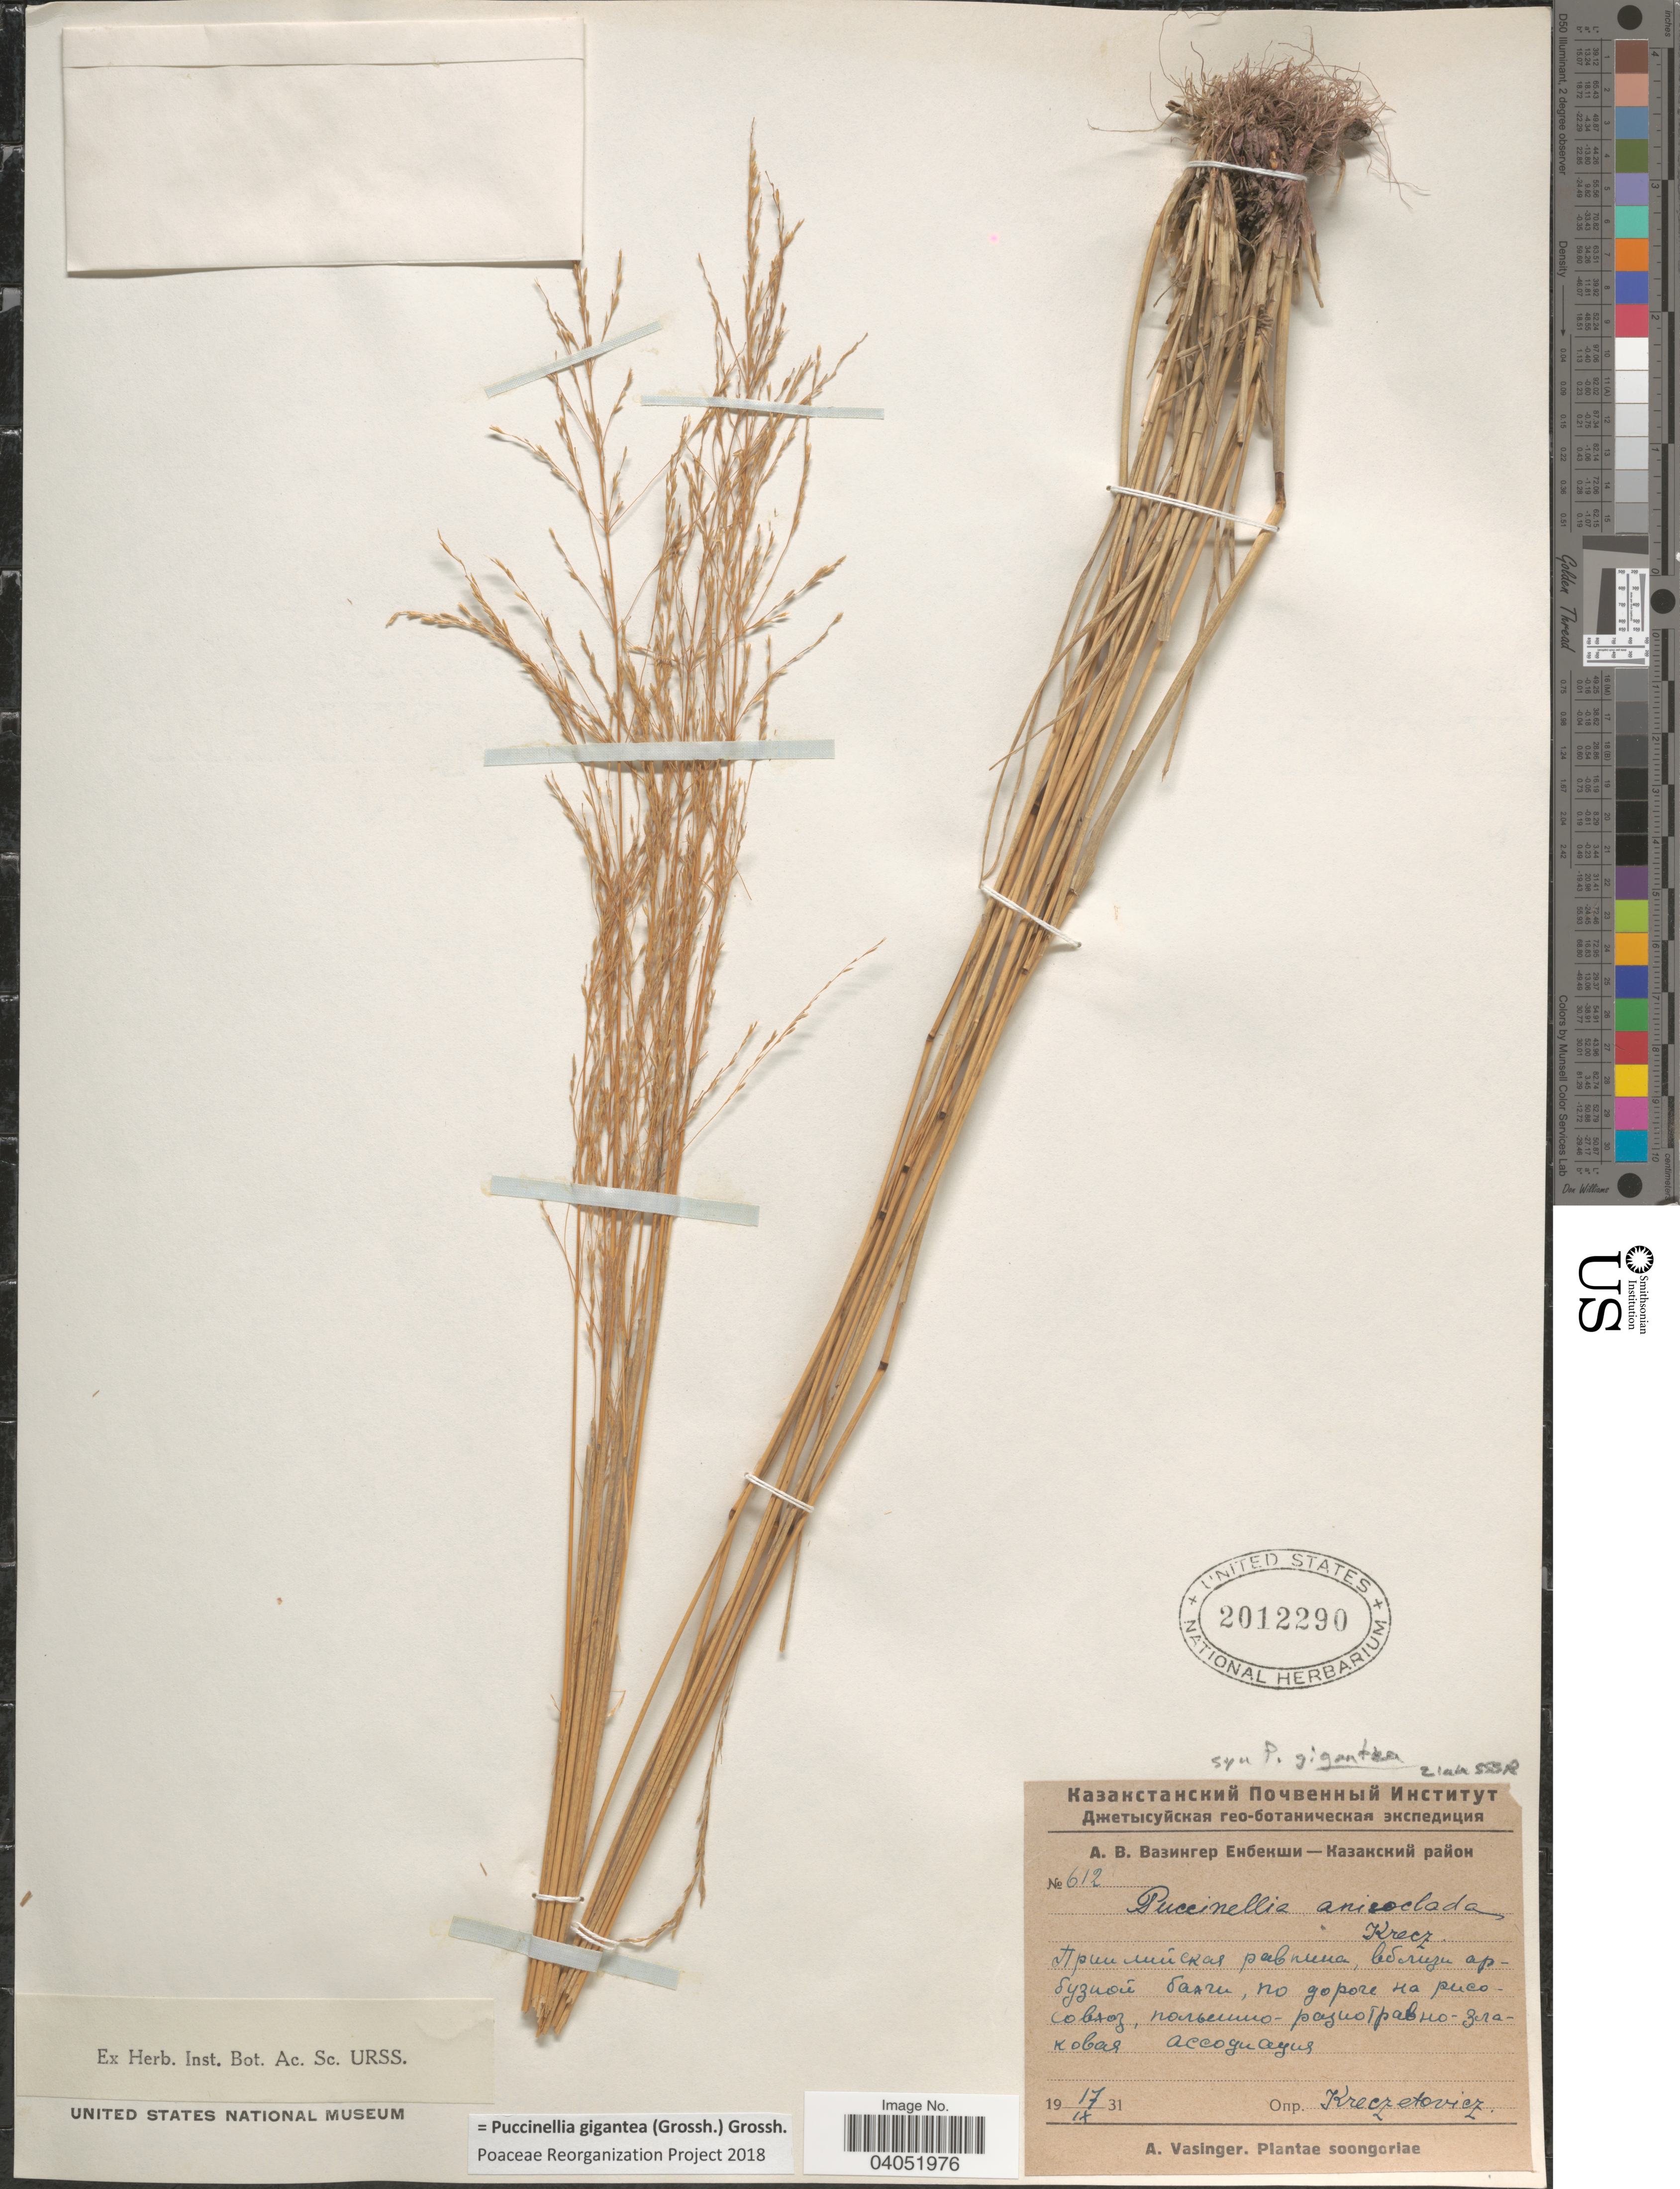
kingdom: Plantae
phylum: Tracheophyta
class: Liliopsida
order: Poales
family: Poaceae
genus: Puccinellia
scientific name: Puccinellia gigantea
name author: (Grossh.) Grossh.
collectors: A. Vasinger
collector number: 612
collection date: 1931-09-17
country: Kazakhstan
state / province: Almaty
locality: Soongoriae. Enbekshi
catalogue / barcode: US 2012290